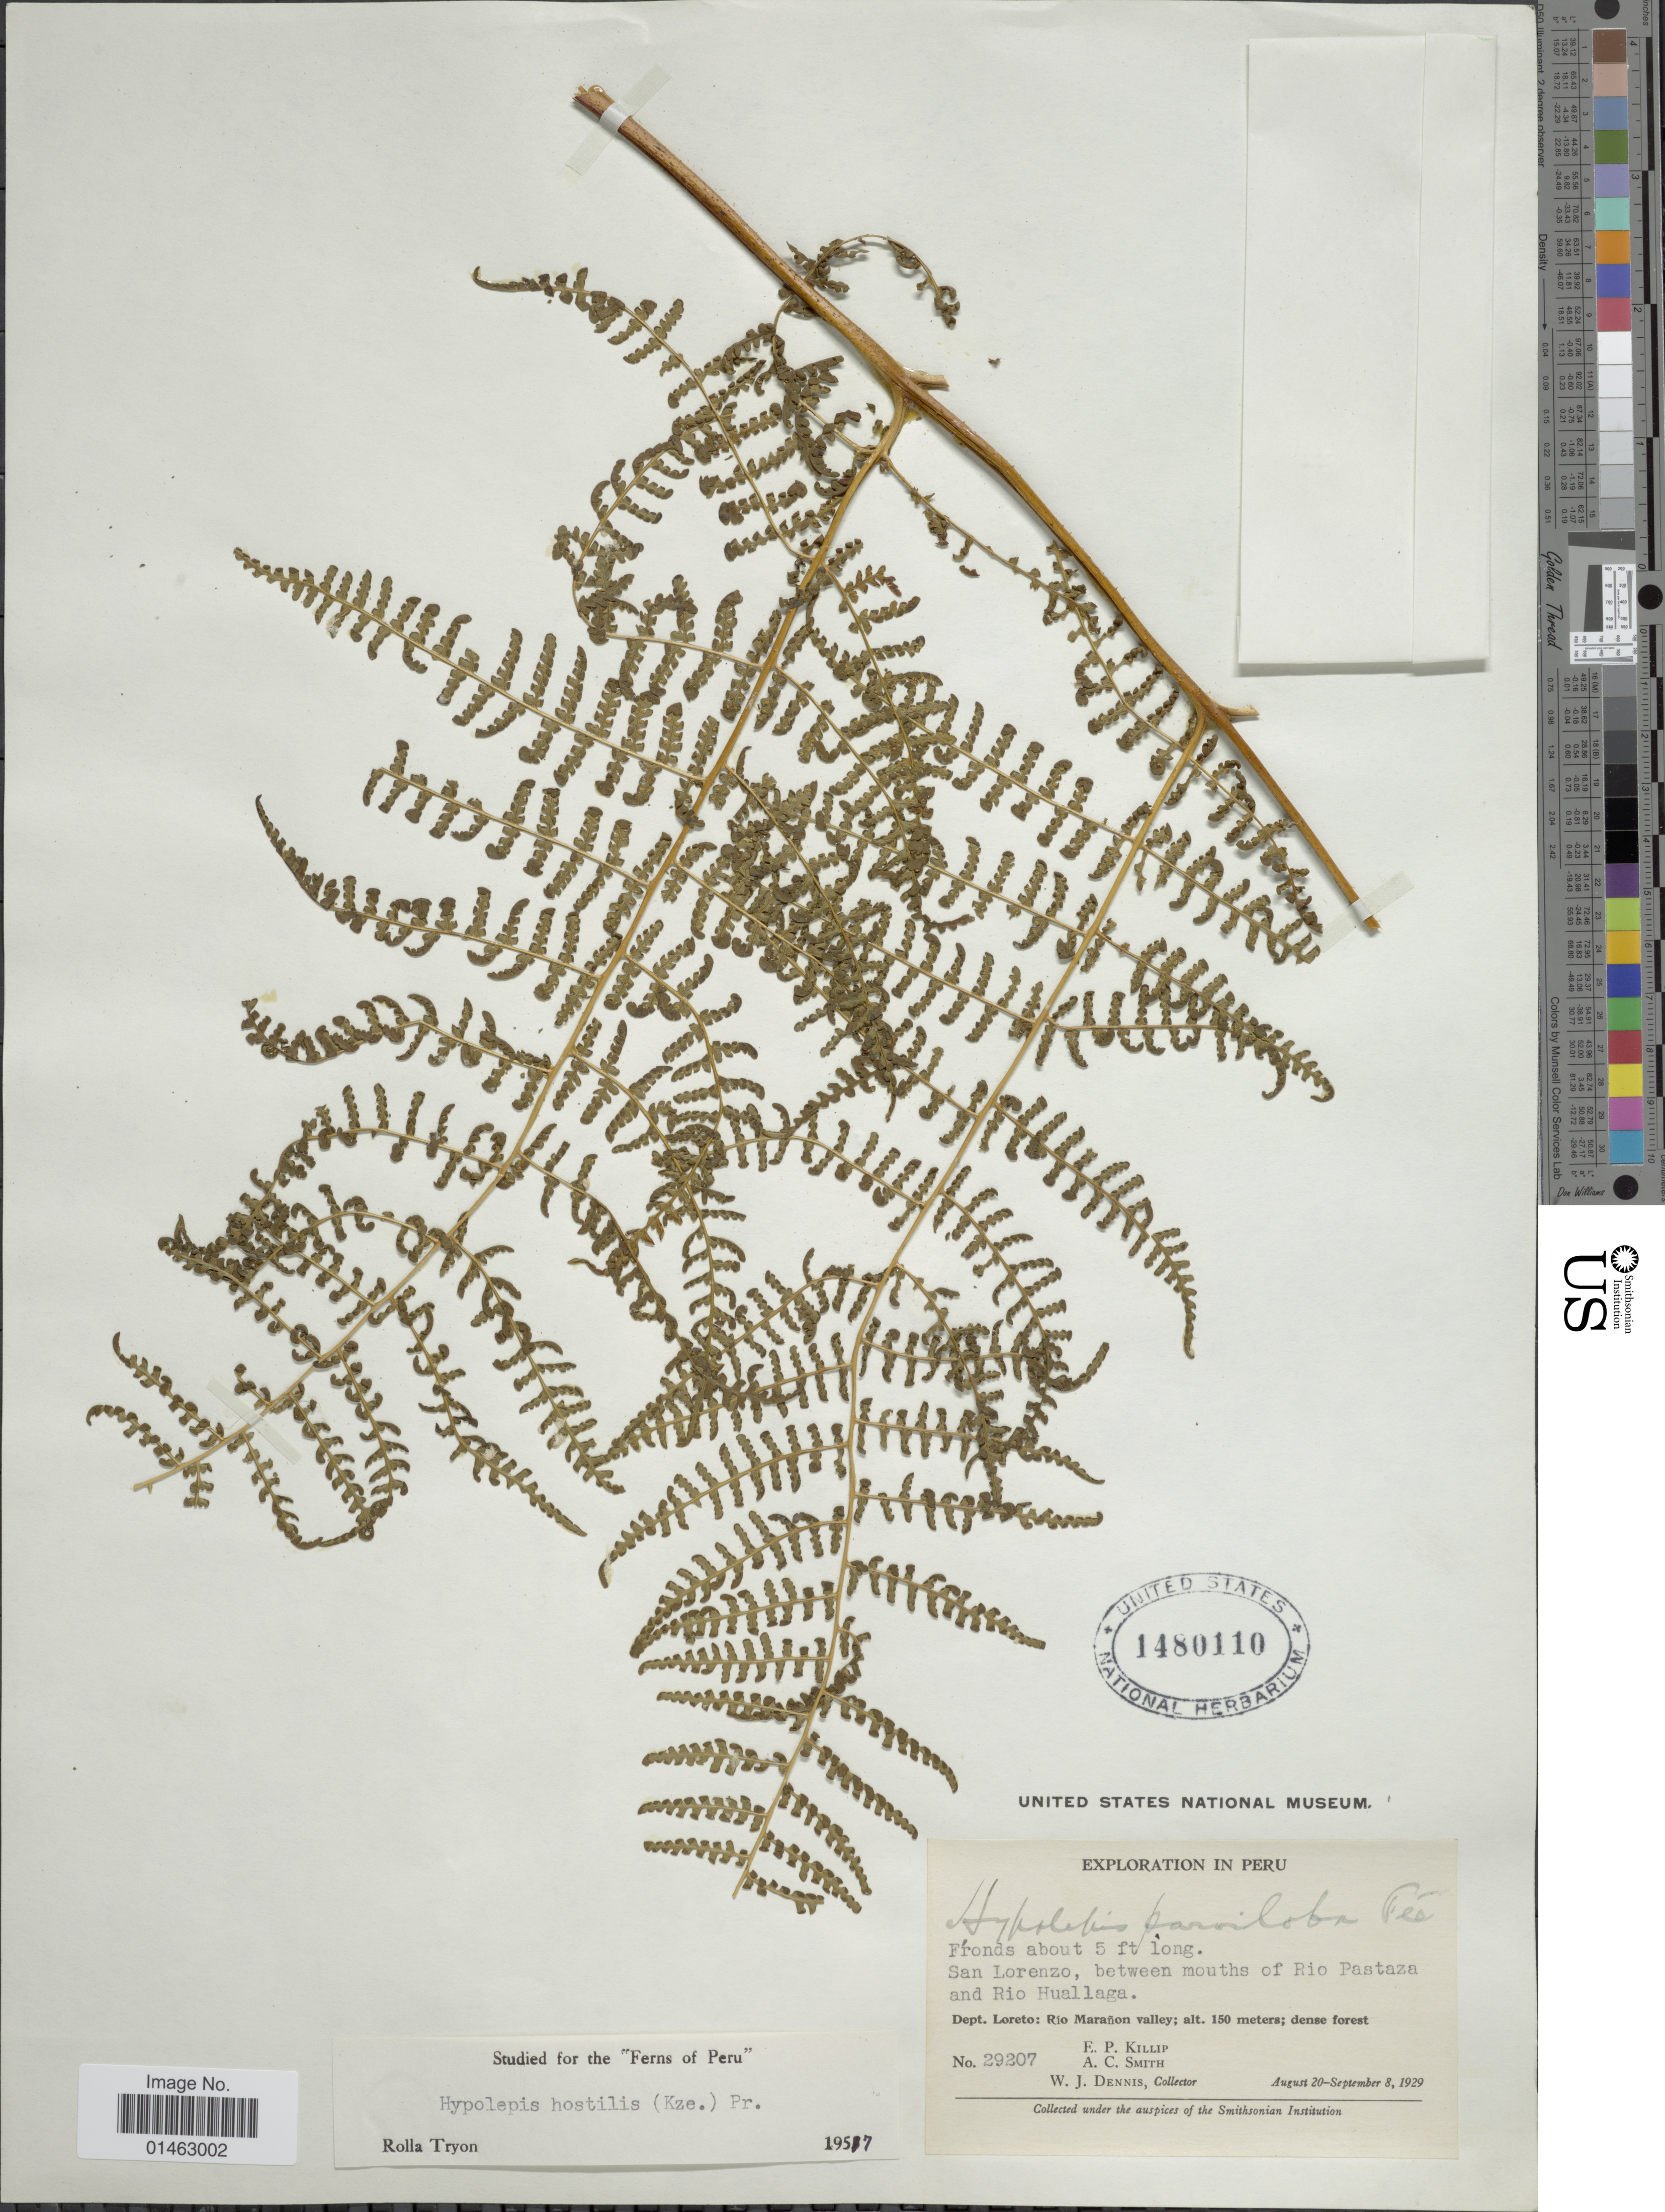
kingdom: Plantae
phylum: Tracheophyta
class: Polypodiopsida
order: Polypodiales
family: Dennstaedtiaceae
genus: Hypolepis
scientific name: Hypolepis hostilis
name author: (Kunze) C. Presl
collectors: E. P. Killip, A. C. Smith & W. J. Dennis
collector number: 29207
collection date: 1929-08-20/1929-09-08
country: Peru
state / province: Loreto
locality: San Lorenzo, between mouths of Rio Pastaza and Rio Huallaga, Dept Loreto: Rio Marañon valley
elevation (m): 150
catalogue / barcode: US 1480110